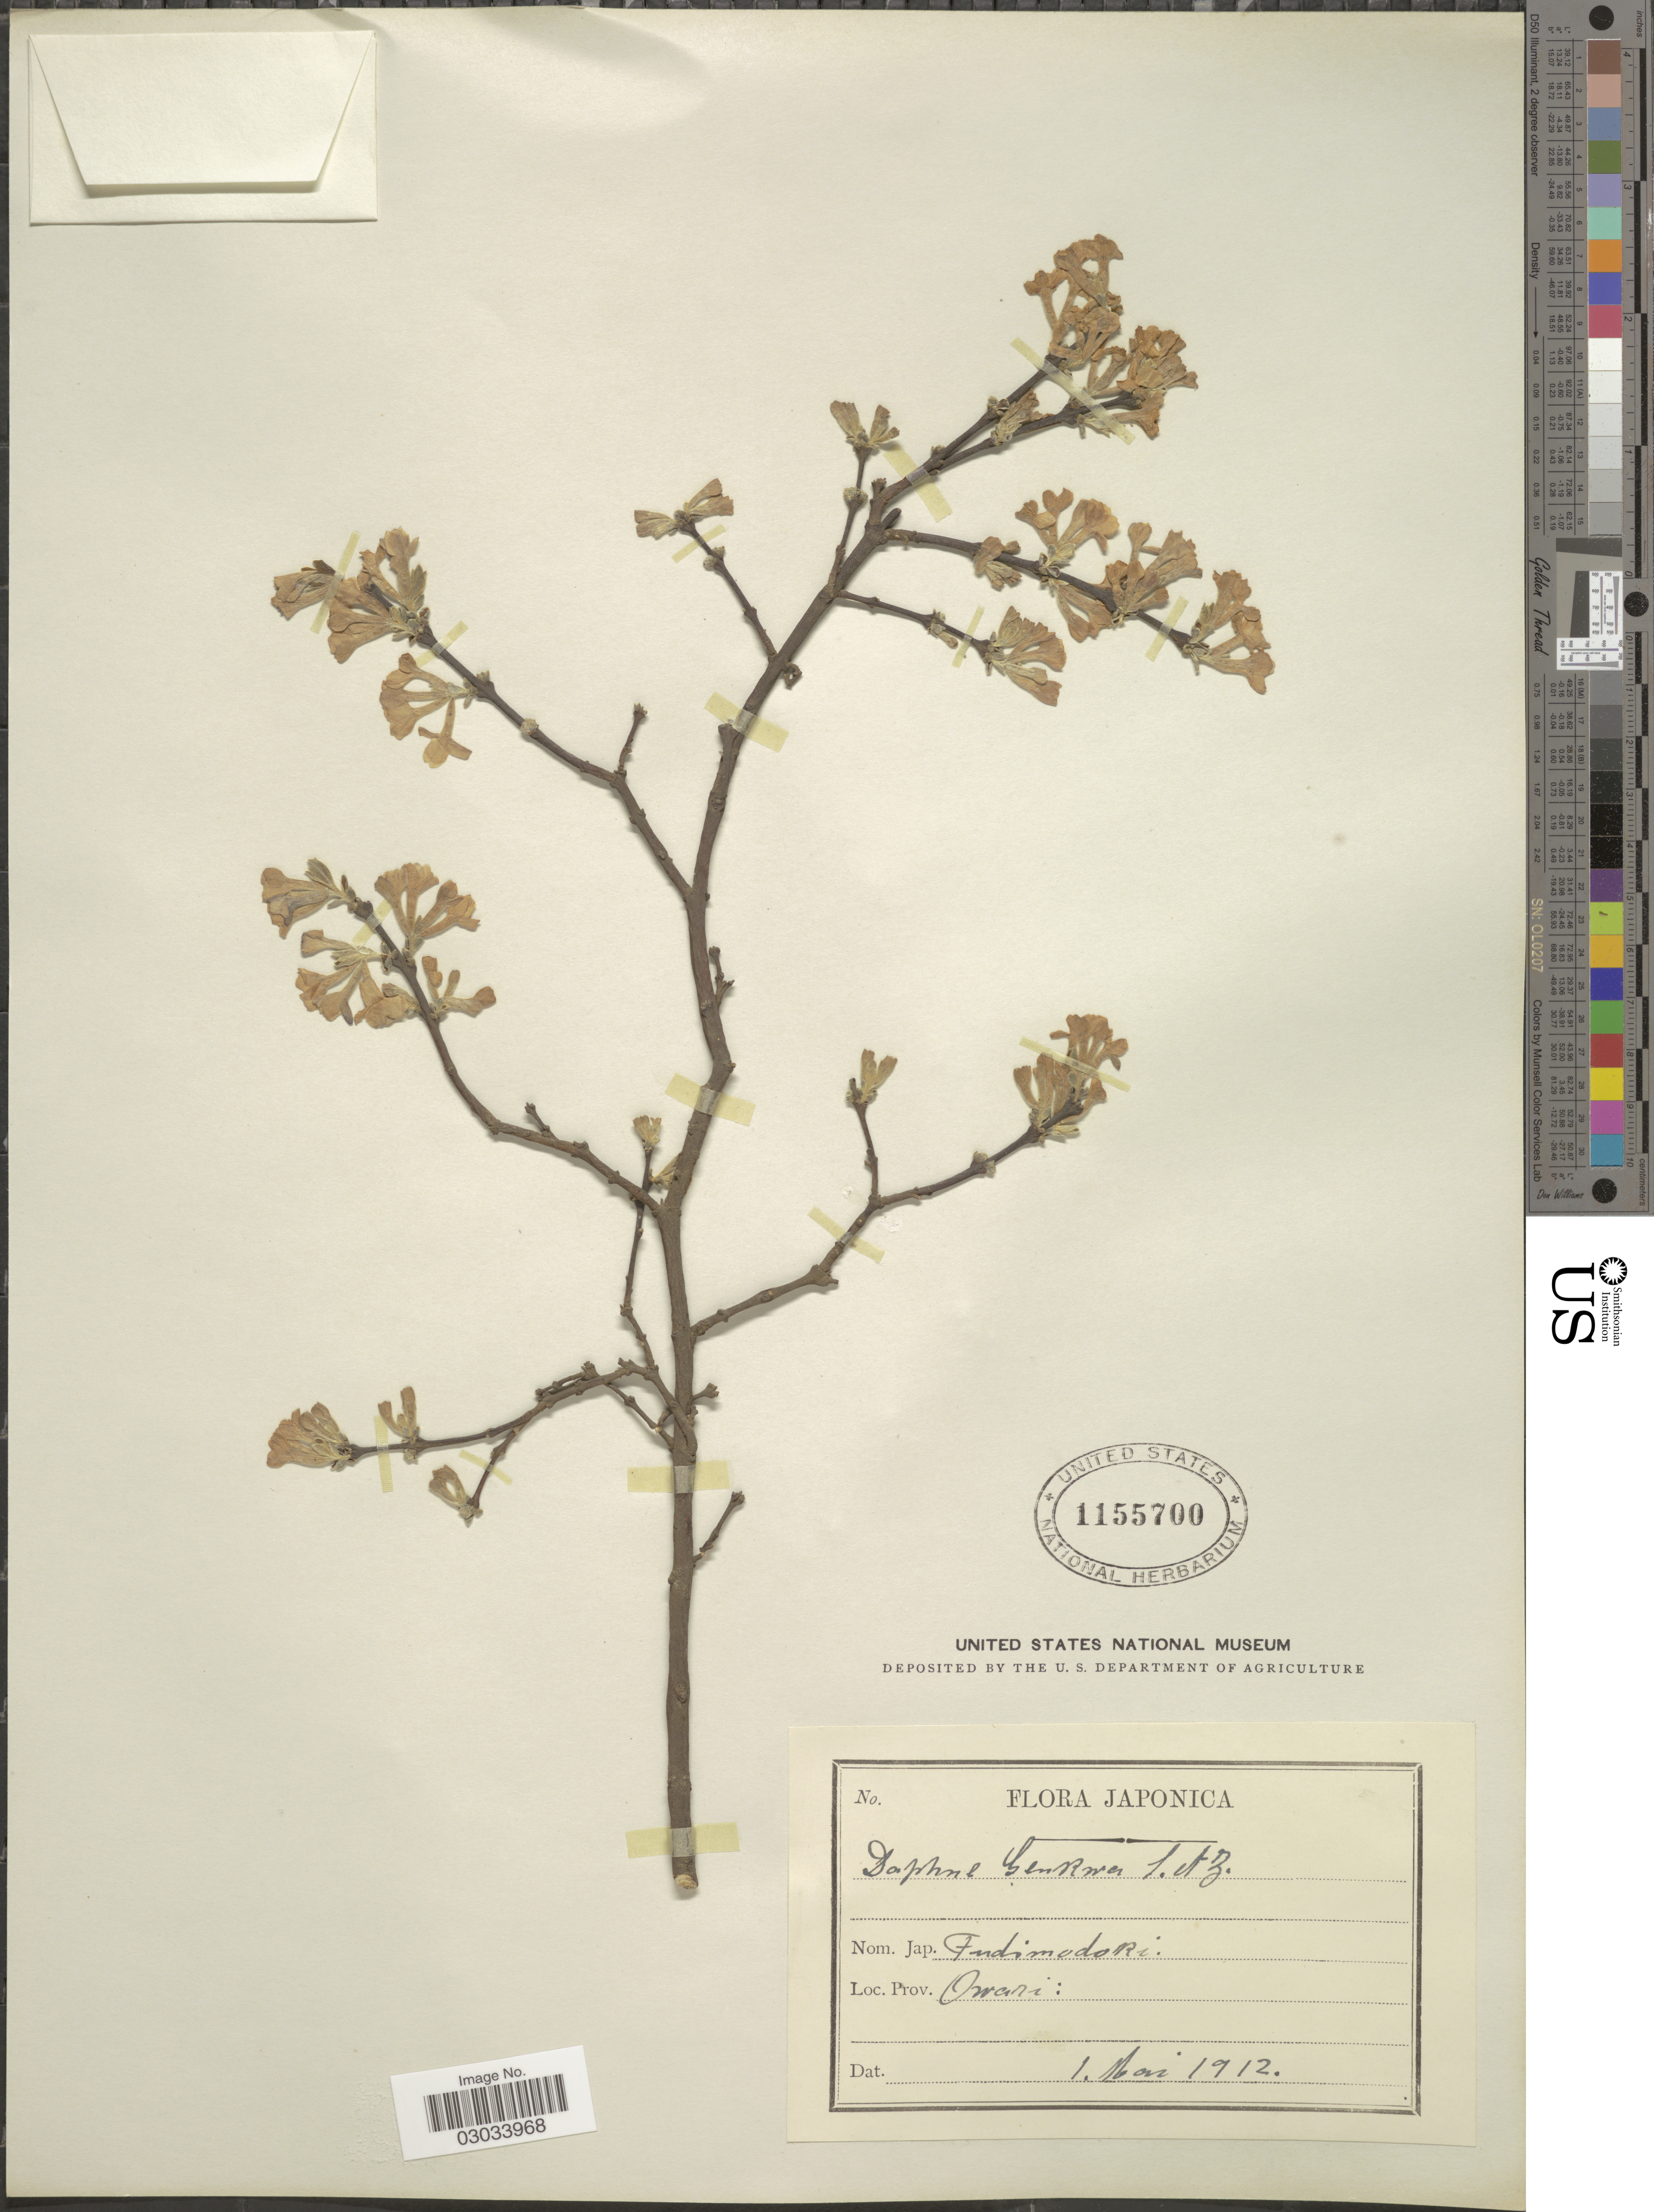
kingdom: Plantae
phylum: Tracheophyta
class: Magnoliopsida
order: Malvales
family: Thymelaeaceae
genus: Daphne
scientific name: Daphne genkwa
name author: Siebold & Zucc.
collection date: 1912-05-01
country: Japan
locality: Owari.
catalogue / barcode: US 1155700